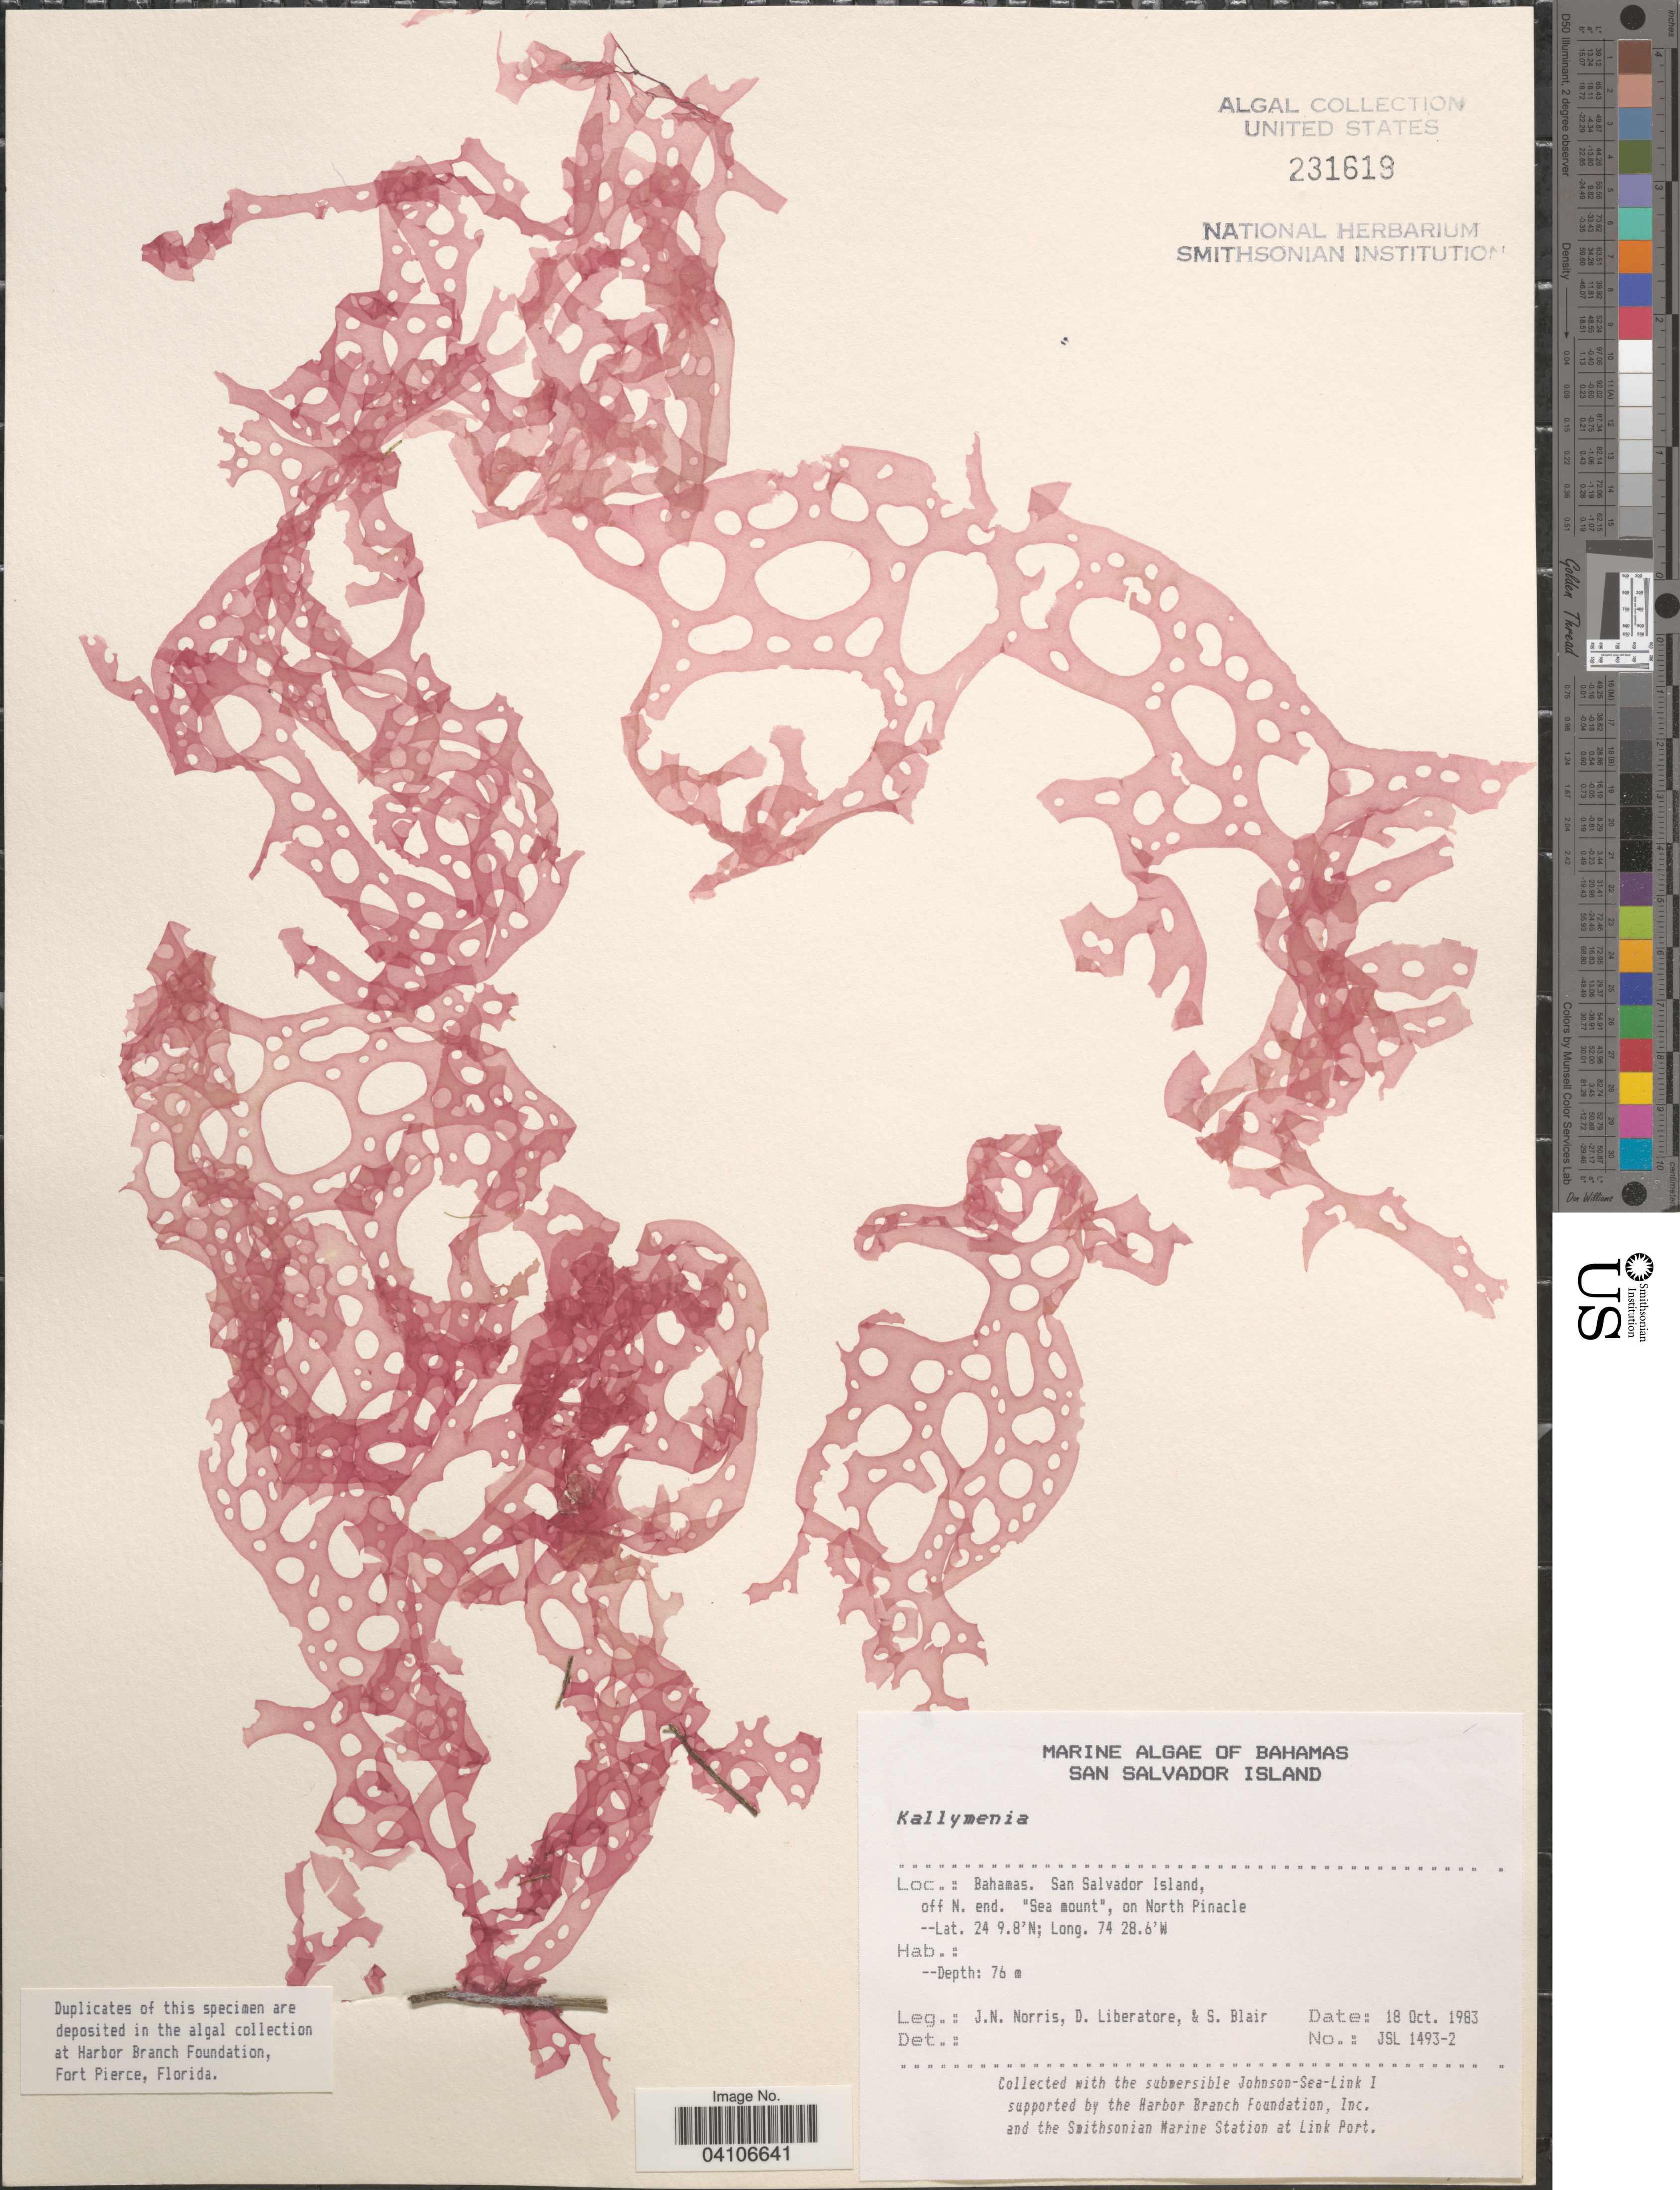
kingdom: Plantae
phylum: Rhodophyta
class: Florideophyceae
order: Gigartinales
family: Kallymeniaceae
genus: Kallymenia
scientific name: Kallymenia sp.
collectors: J. Norris, D. Liberatore & S. M. Blair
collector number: JSL 1493-2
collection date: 1983-10-18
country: Bahamas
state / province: San Salvador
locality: San Salvador Island, off N. end. "Sea mount", on North Pinacle.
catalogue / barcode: US 231619